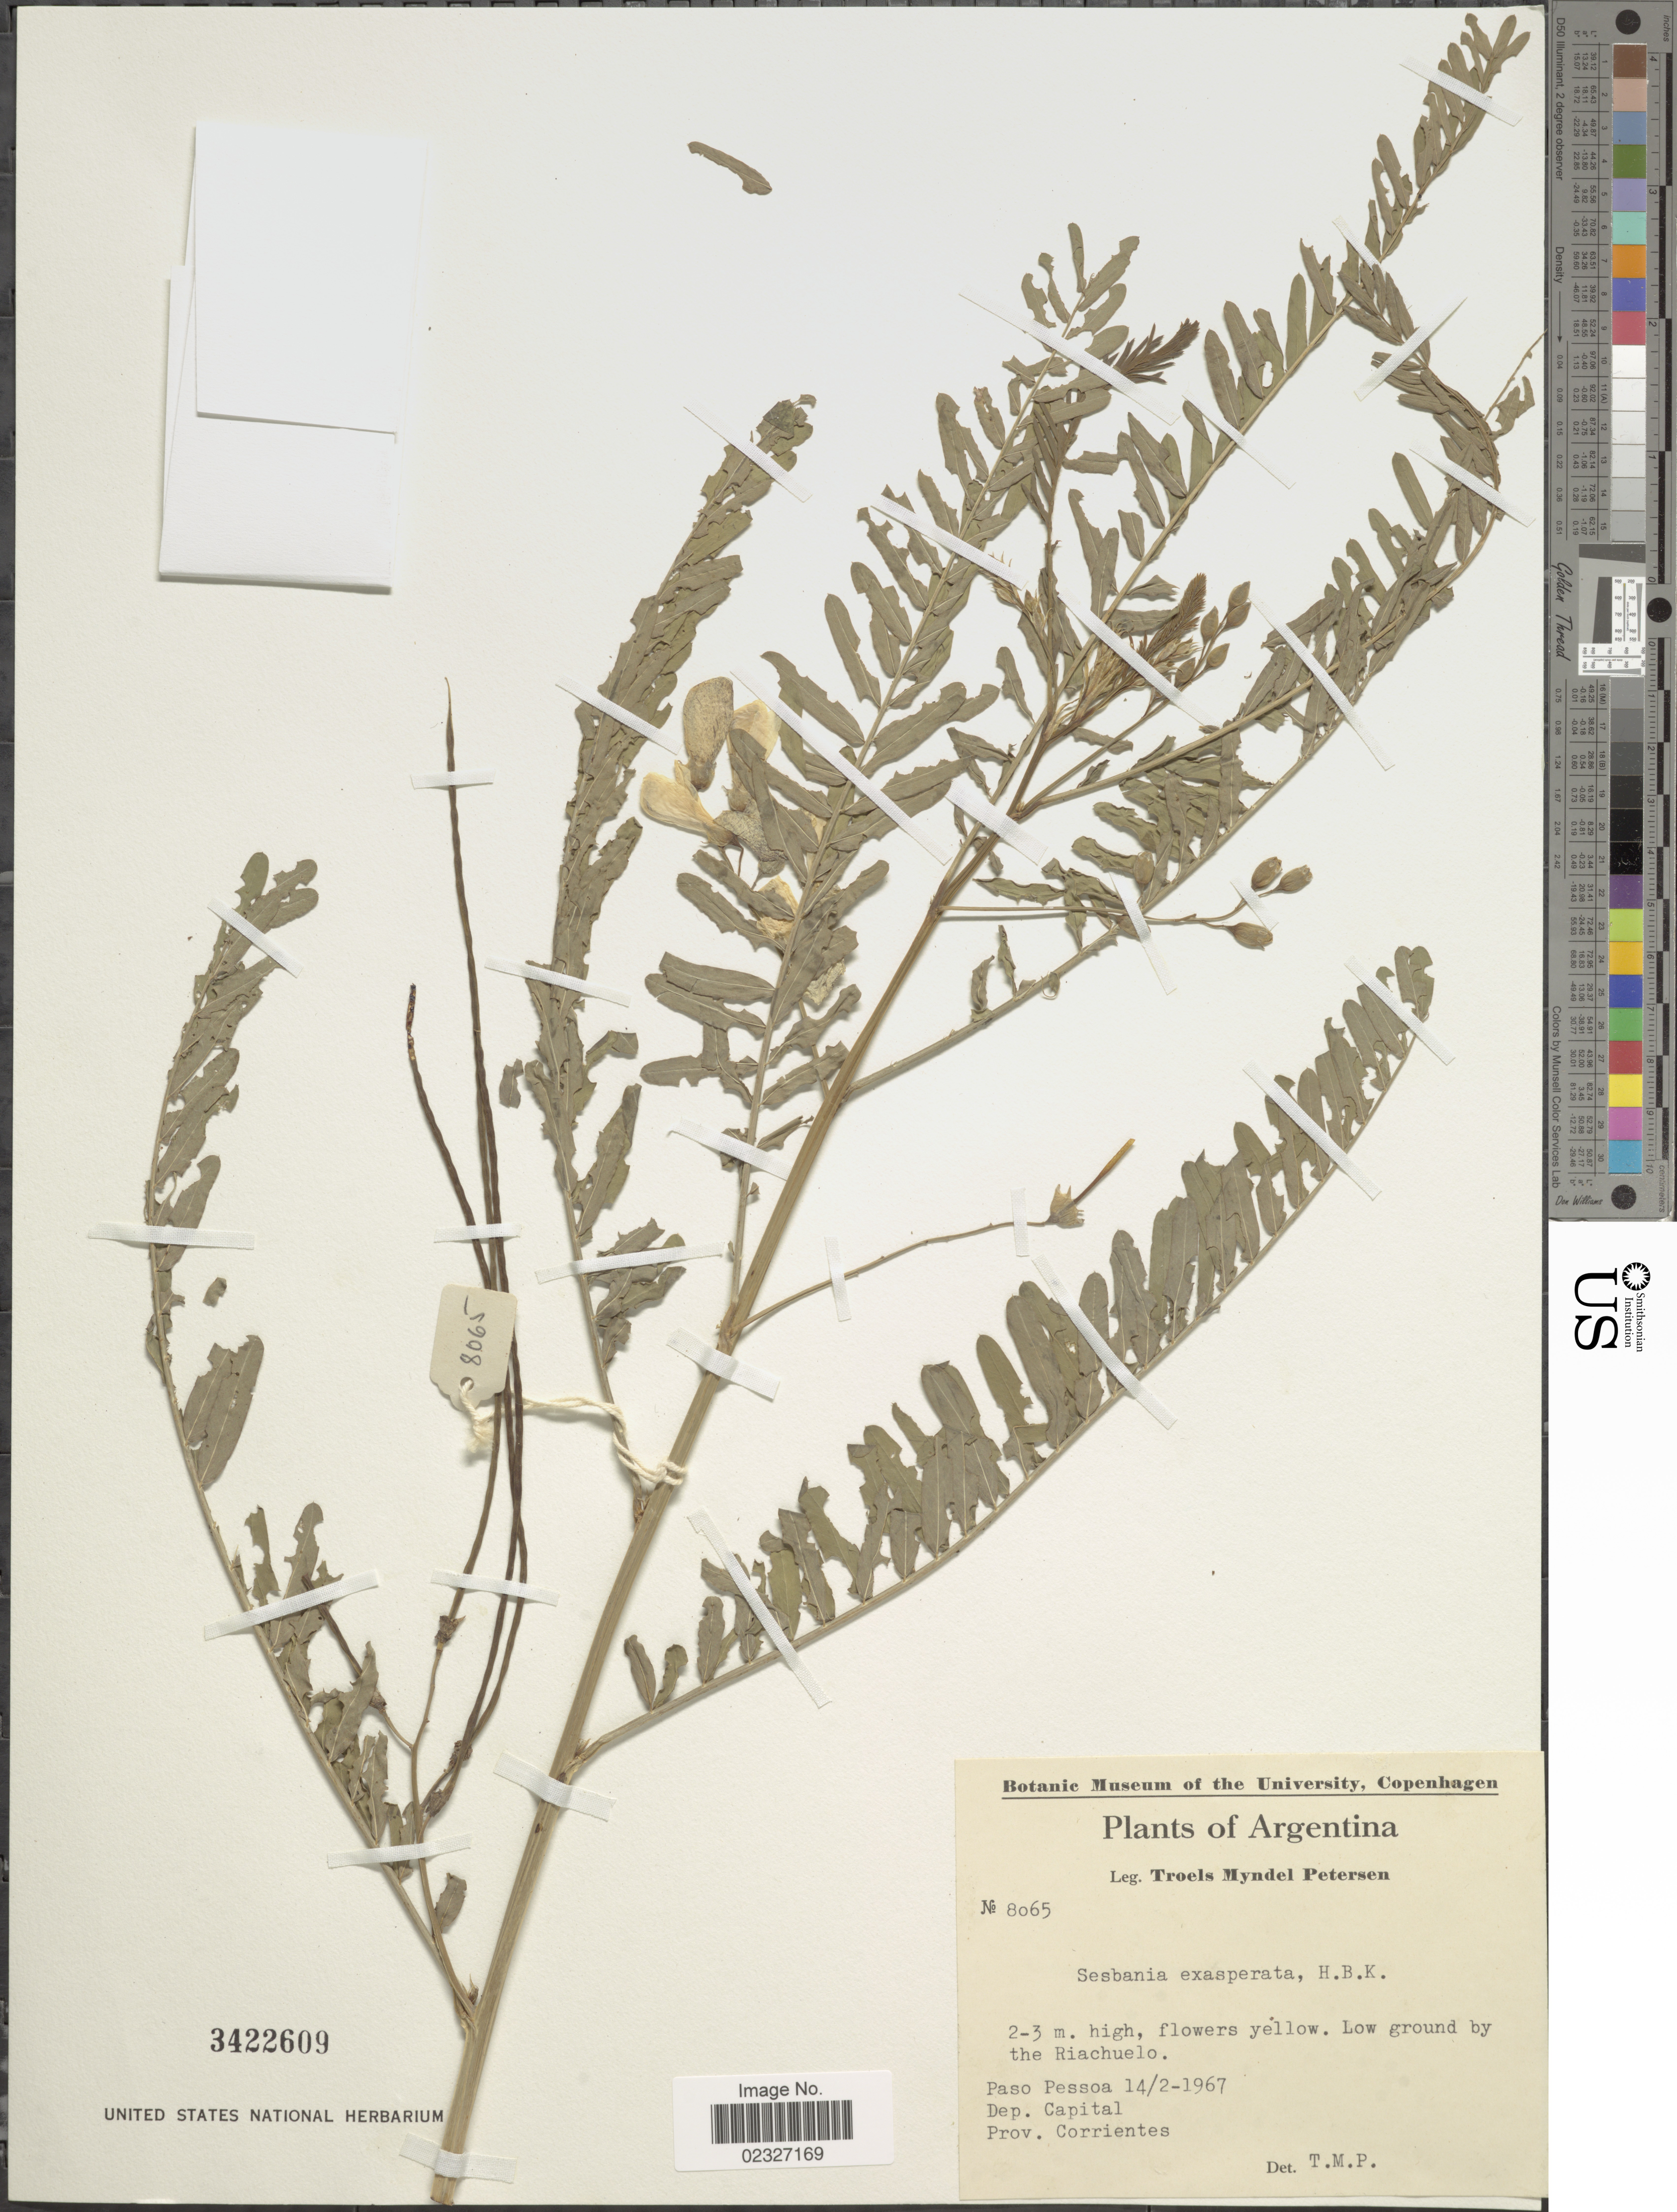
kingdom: Plantae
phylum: Tracheophyta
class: Magnoliopsida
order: Fabales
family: Fabaceae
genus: Sesbania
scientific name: Sesbania exasperata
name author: Kunth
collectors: T. M. Petersen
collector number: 8065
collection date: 1967-02-14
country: Argentina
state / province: Corrientes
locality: Low ground by the Riachuelo, Paso Pessoa, Dep. Capital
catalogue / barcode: US 3422609